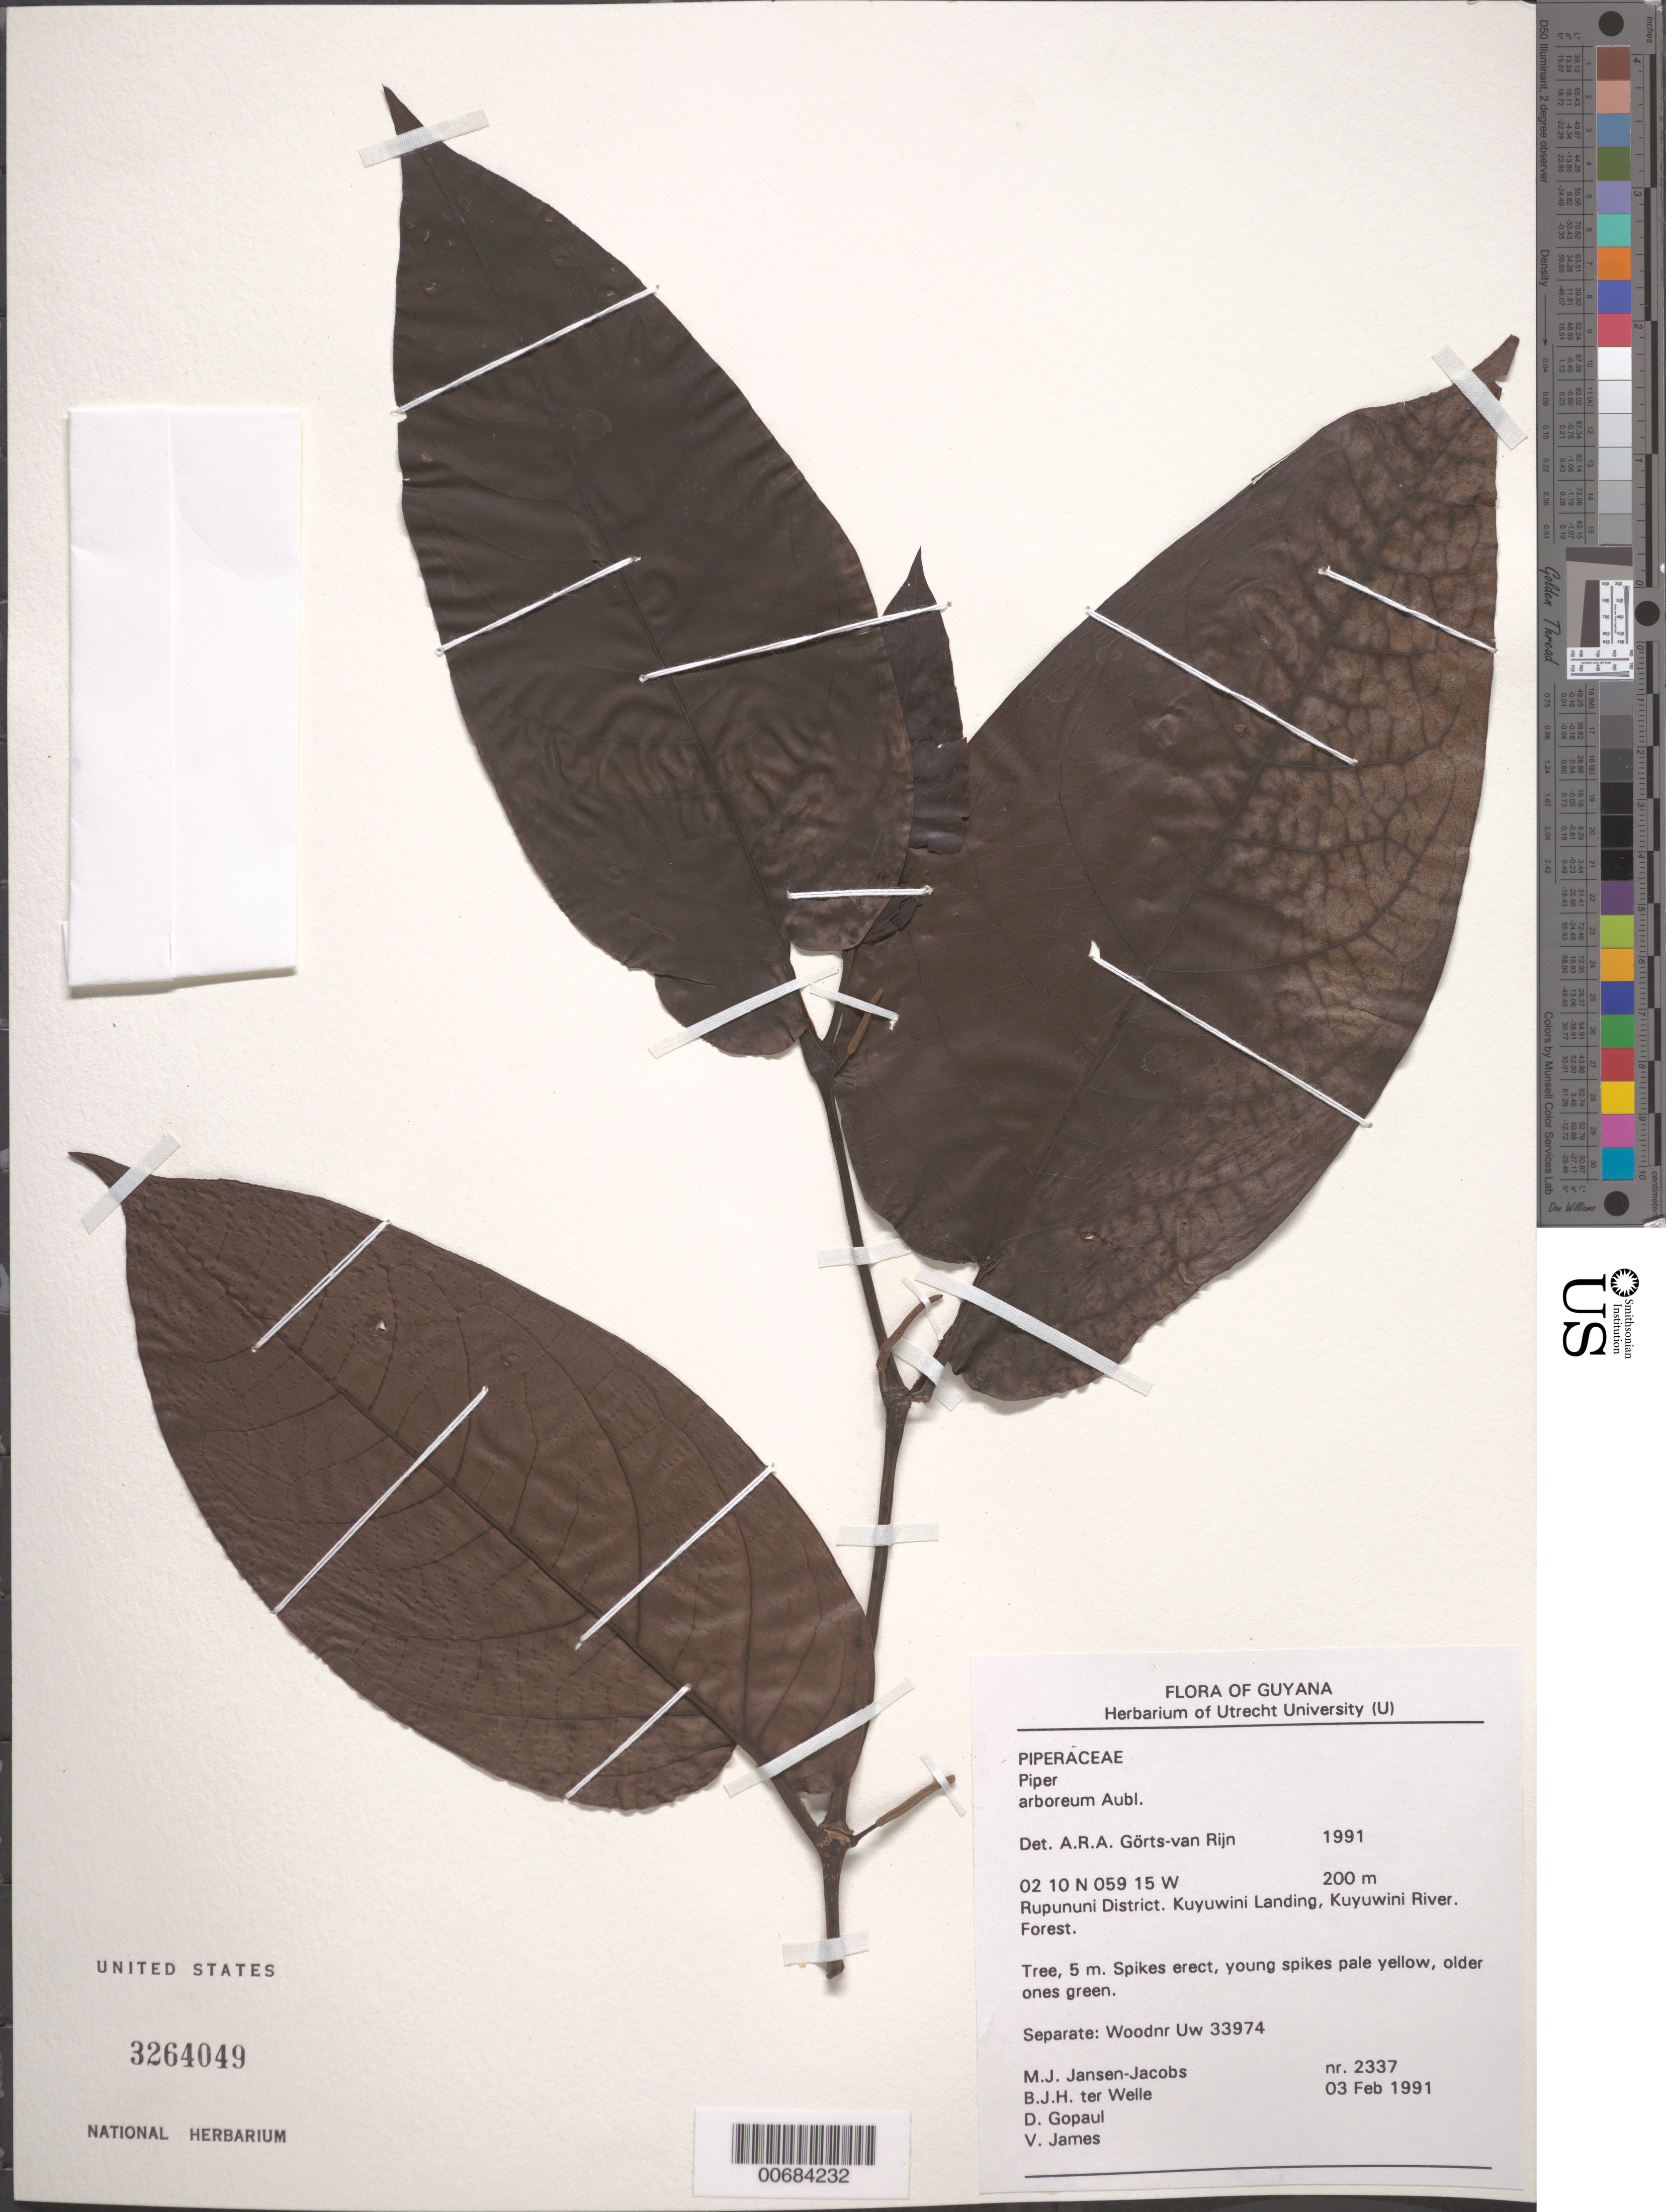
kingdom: Plantae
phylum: Tracheophyta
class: Magnoliopsida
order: Piperales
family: Piperaceae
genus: Piper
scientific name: Piper arboreum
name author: Aubl.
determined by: Görts-van Rijn, A. R. A.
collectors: M. J. Jansen-Jacobs, B. Welle, D. Gopaul & V. James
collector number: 2337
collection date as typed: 3-Feb-91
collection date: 1991-02-03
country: Guyana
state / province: U. Takutu-U. Essequibo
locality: Kuyuwini Landing, Kuyuwini River, Rupununi District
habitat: Forest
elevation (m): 200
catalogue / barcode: US 3264049